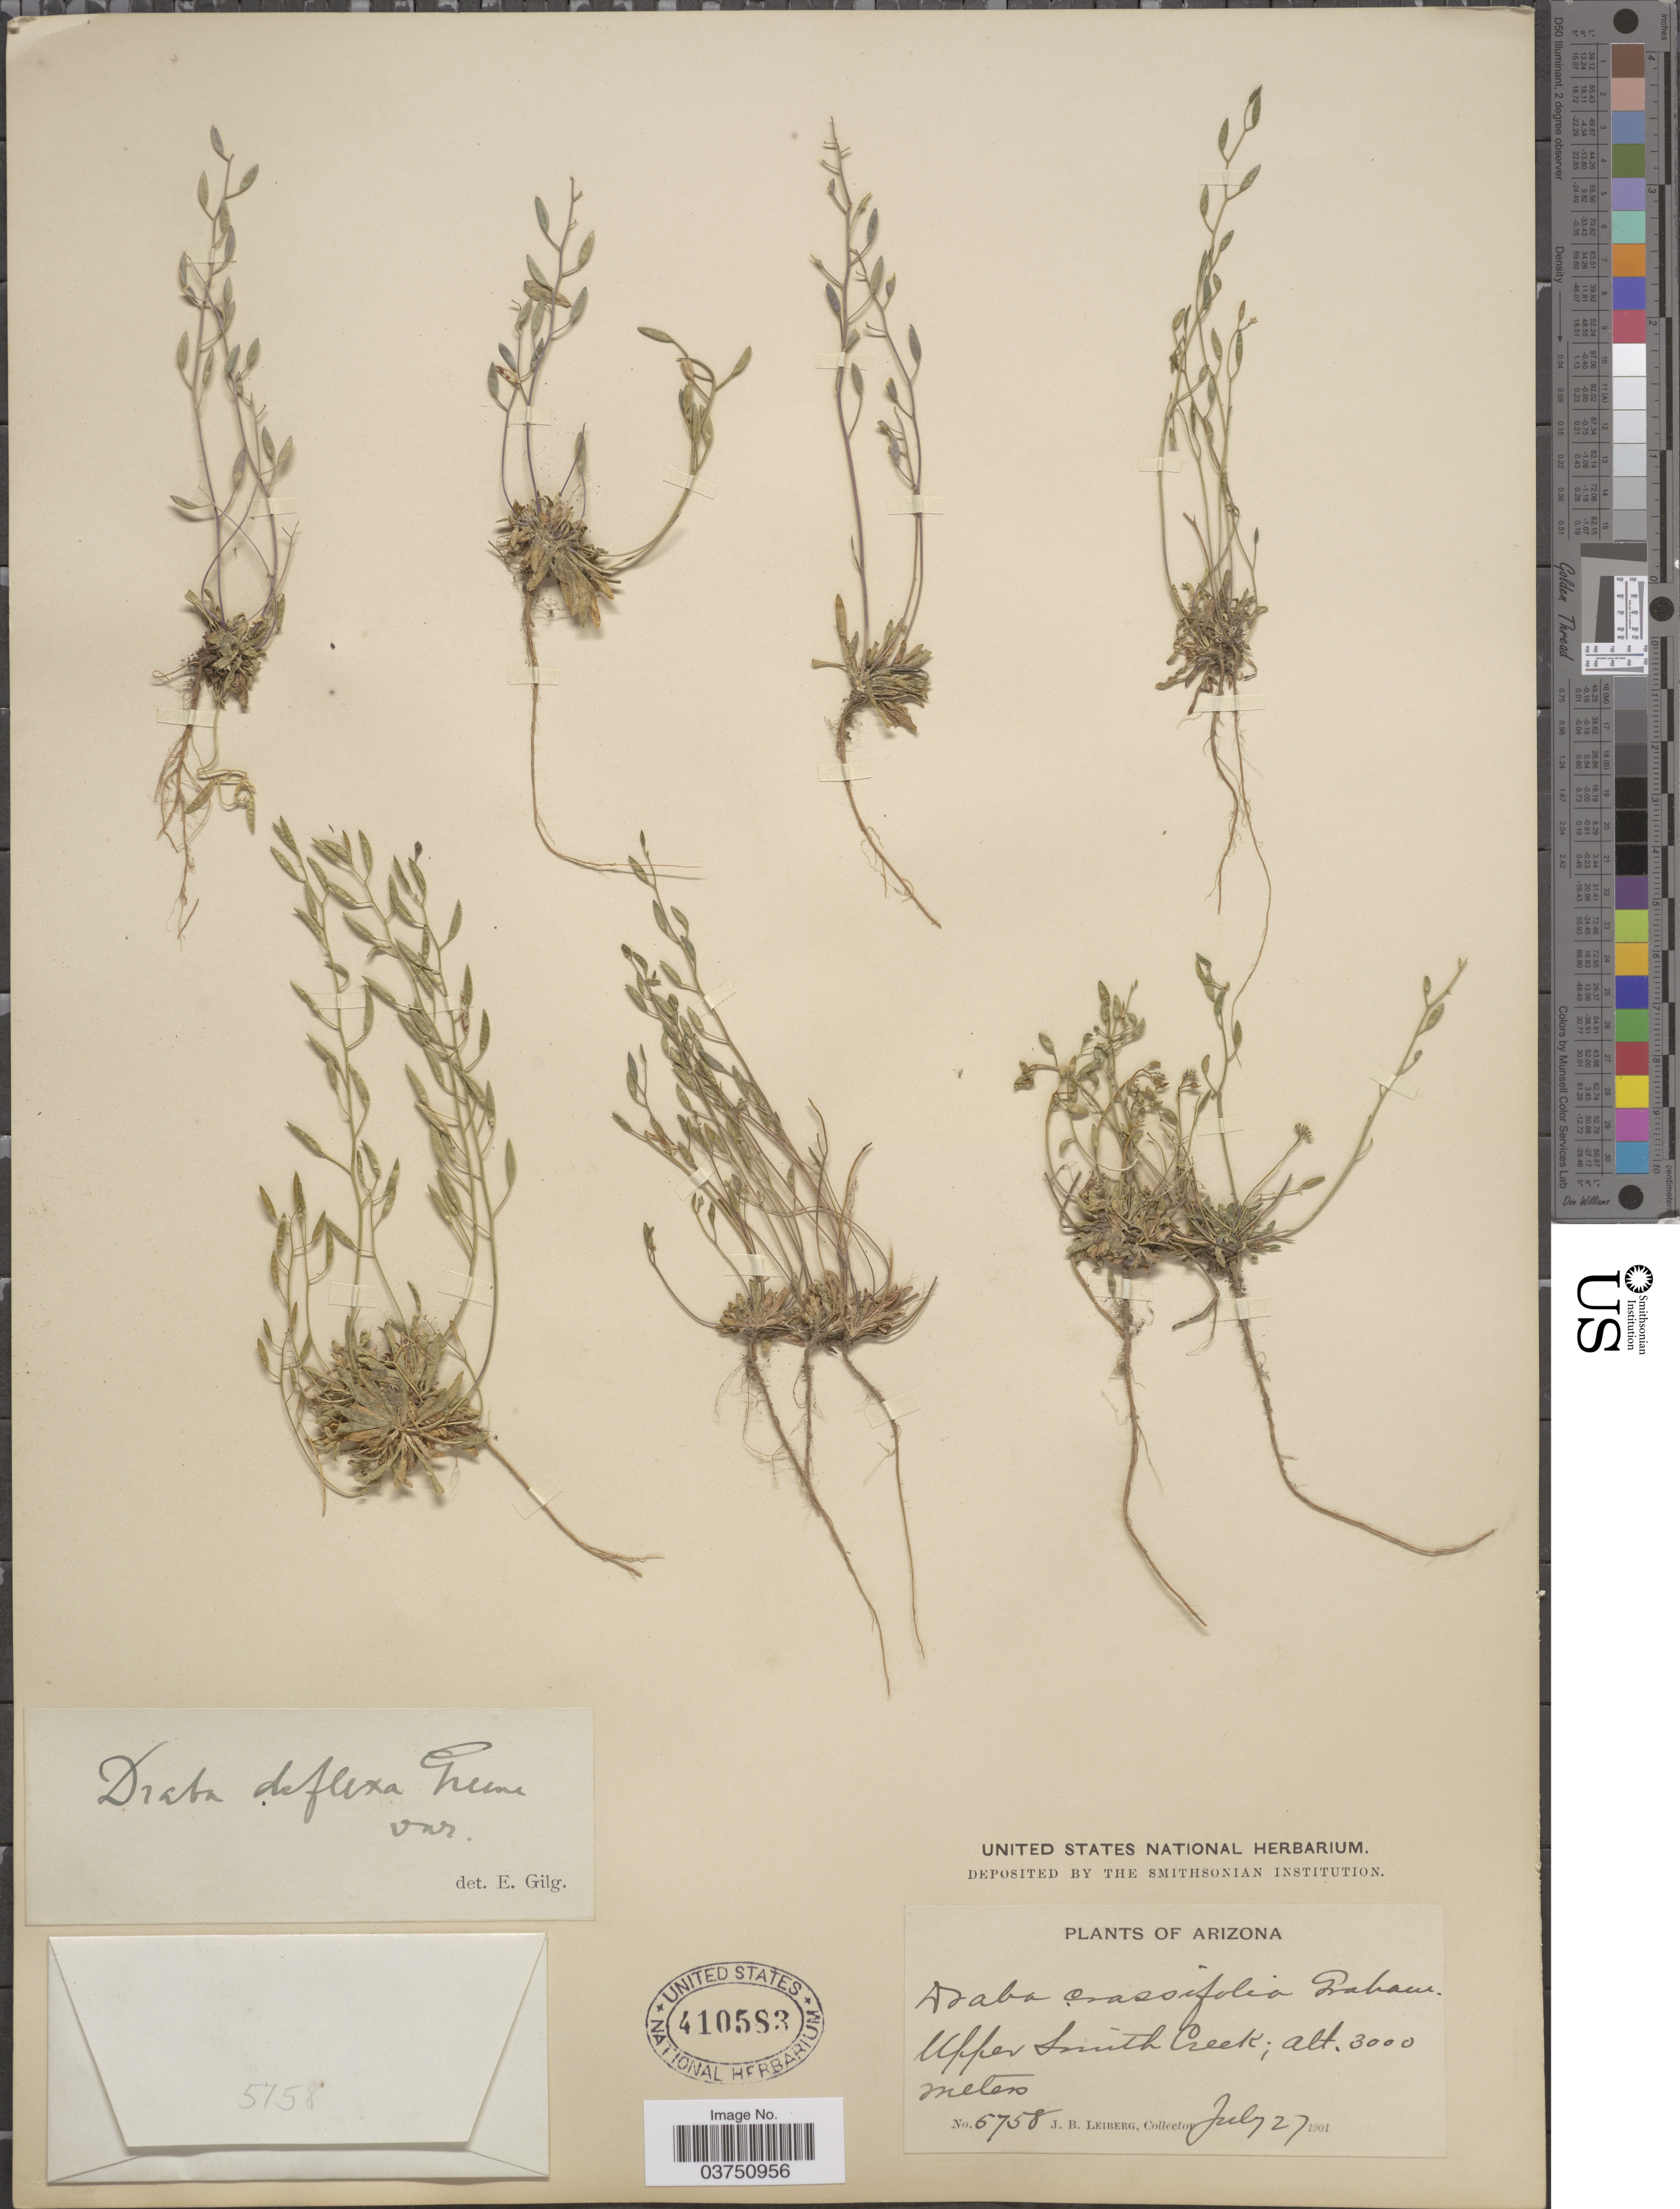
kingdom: Plantae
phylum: Tracheophyta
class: Magnoliopsida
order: Brassicales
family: Brassicaceae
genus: Draba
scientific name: Draba crassifolia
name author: Graham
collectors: J. B. Leiberg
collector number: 5758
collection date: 1901-07-27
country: United States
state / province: Arizona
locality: Upper Smith Creek.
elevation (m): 3000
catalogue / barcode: US 410583